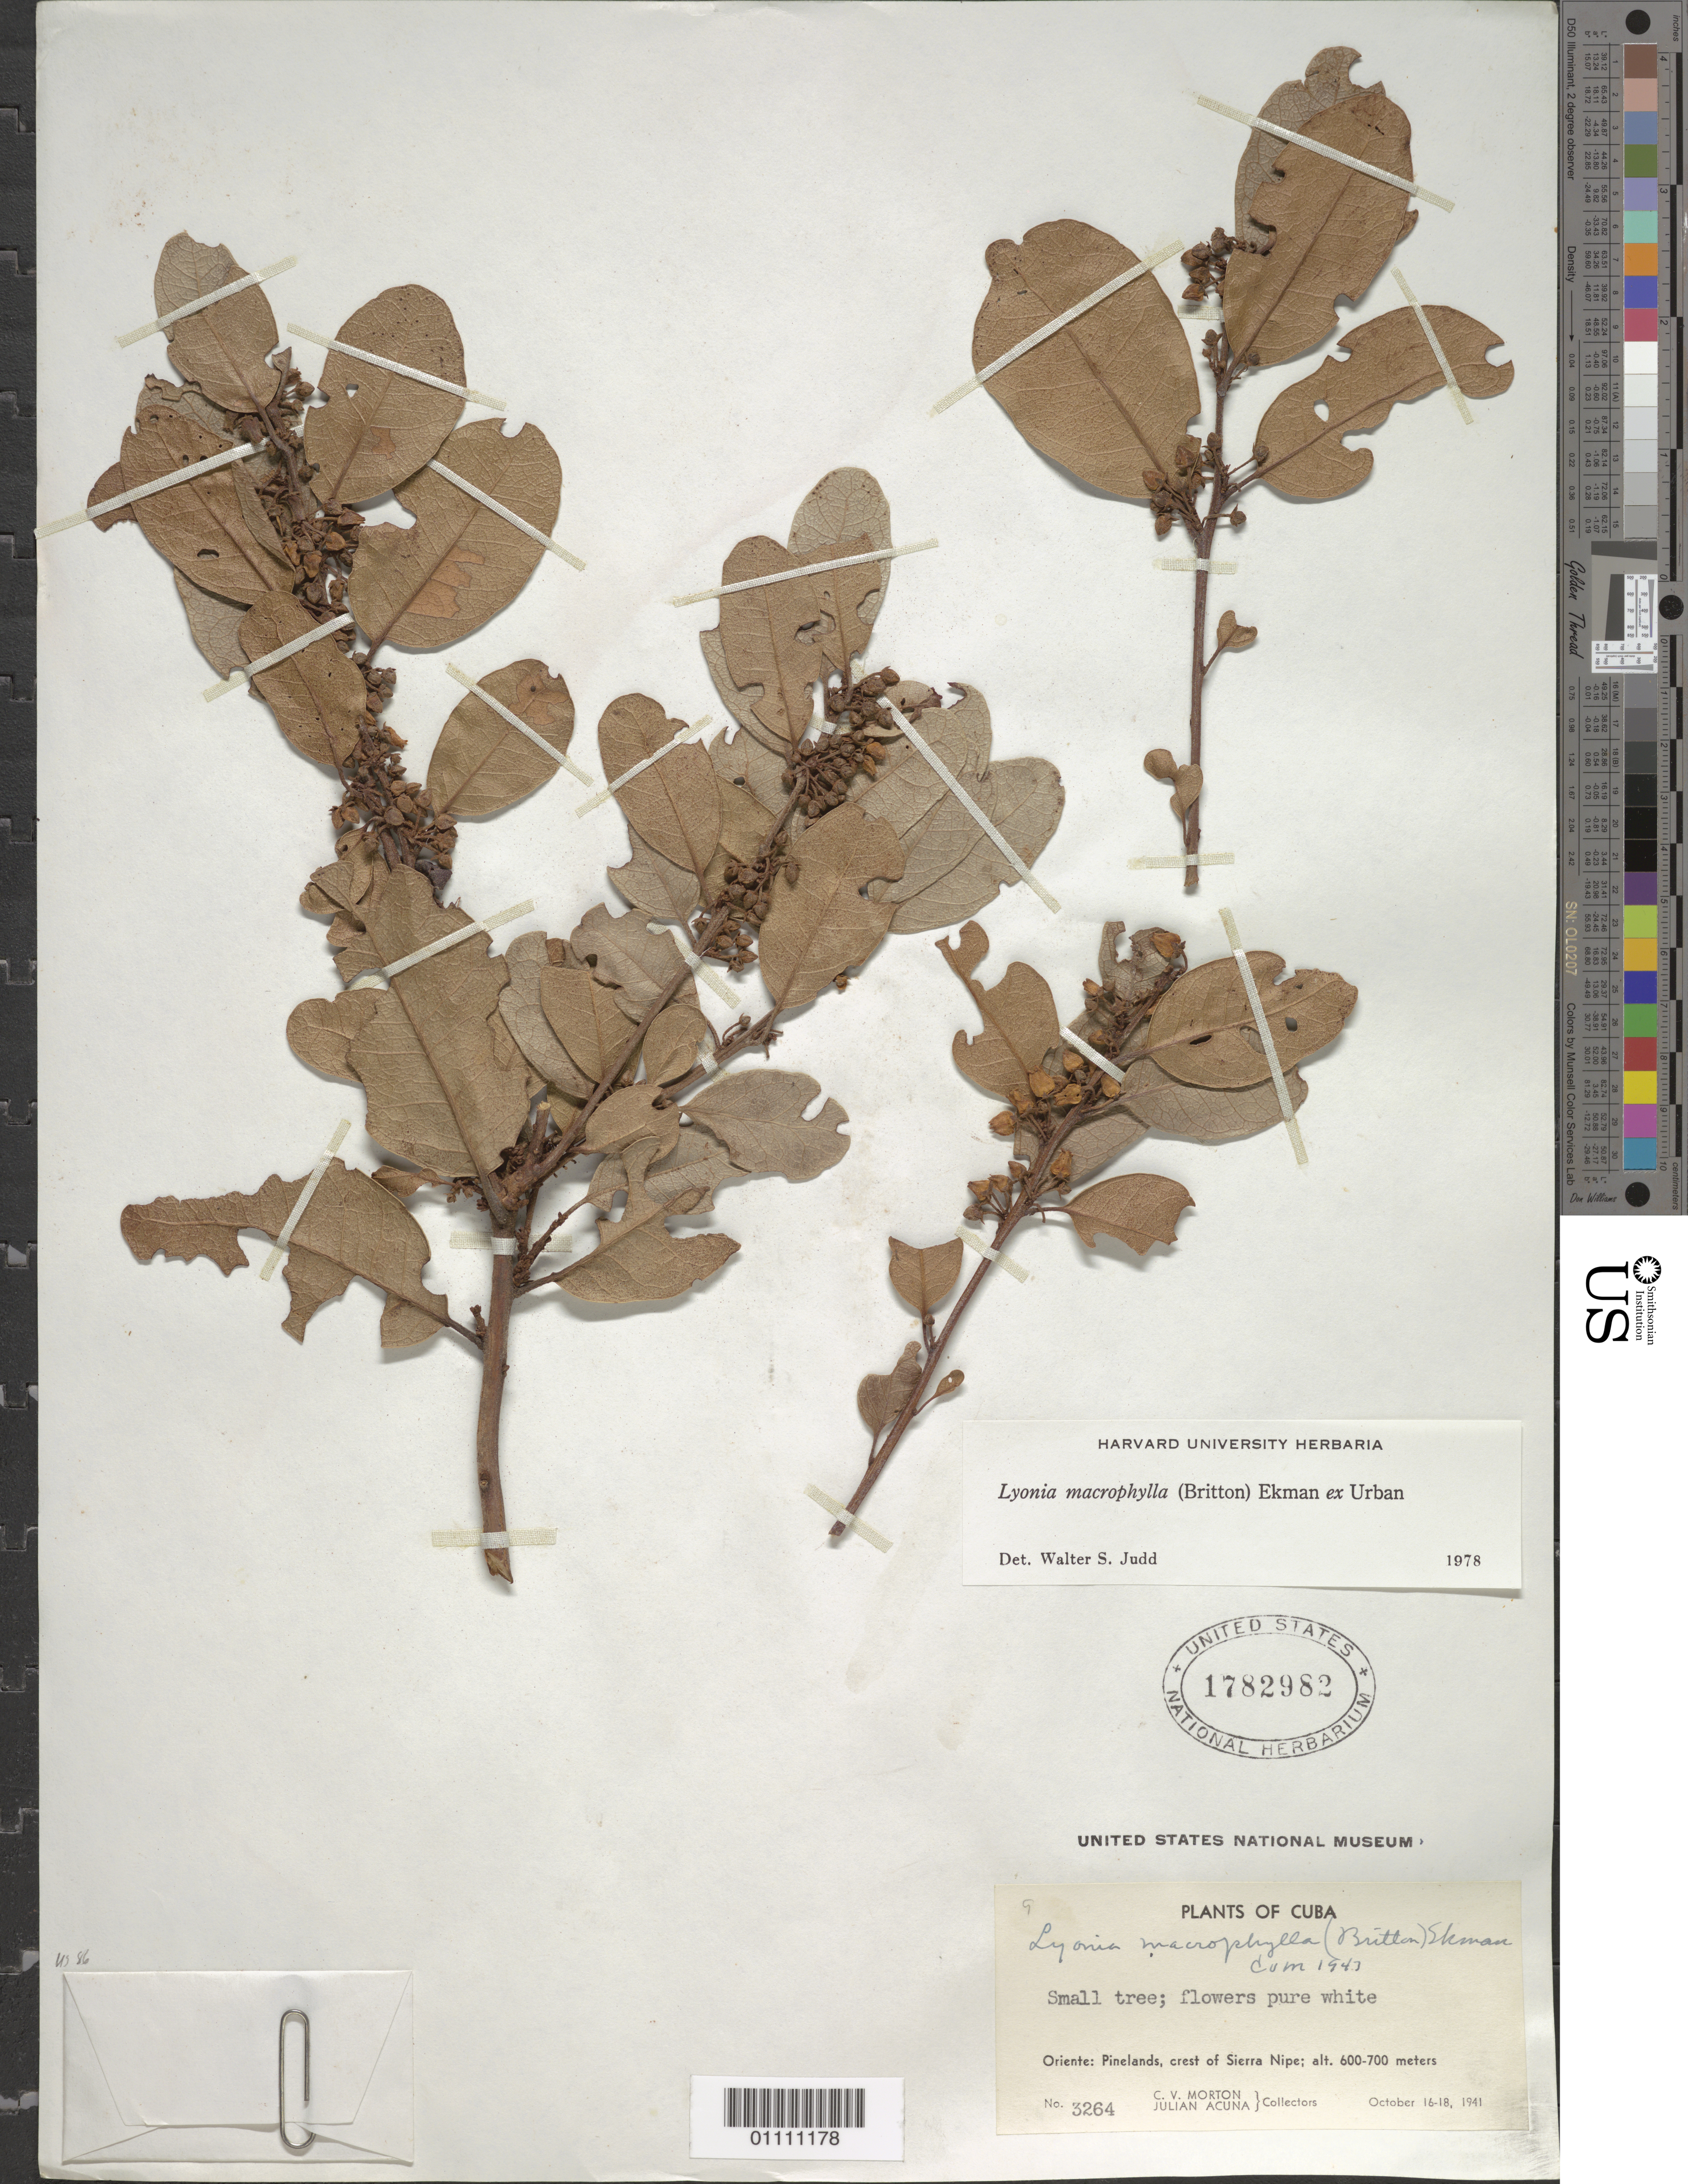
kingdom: Plantae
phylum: Tracheophyta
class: Magnoliopsida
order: Ericales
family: Ericaceae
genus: Lyonia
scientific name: Lyonia macrophylla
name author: (Britton) Ekman ex Urb.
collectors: C. V. Morton & J. Acuña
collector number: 3264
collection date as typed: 16 Oct 1941 to 18 Oct 1941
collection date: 1941-10-16/1941-10-18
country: Cuba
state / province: Holguín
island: Cuba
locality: Pinelands, crest of Sierra Nipe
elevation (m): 600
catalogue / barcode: US 1782982